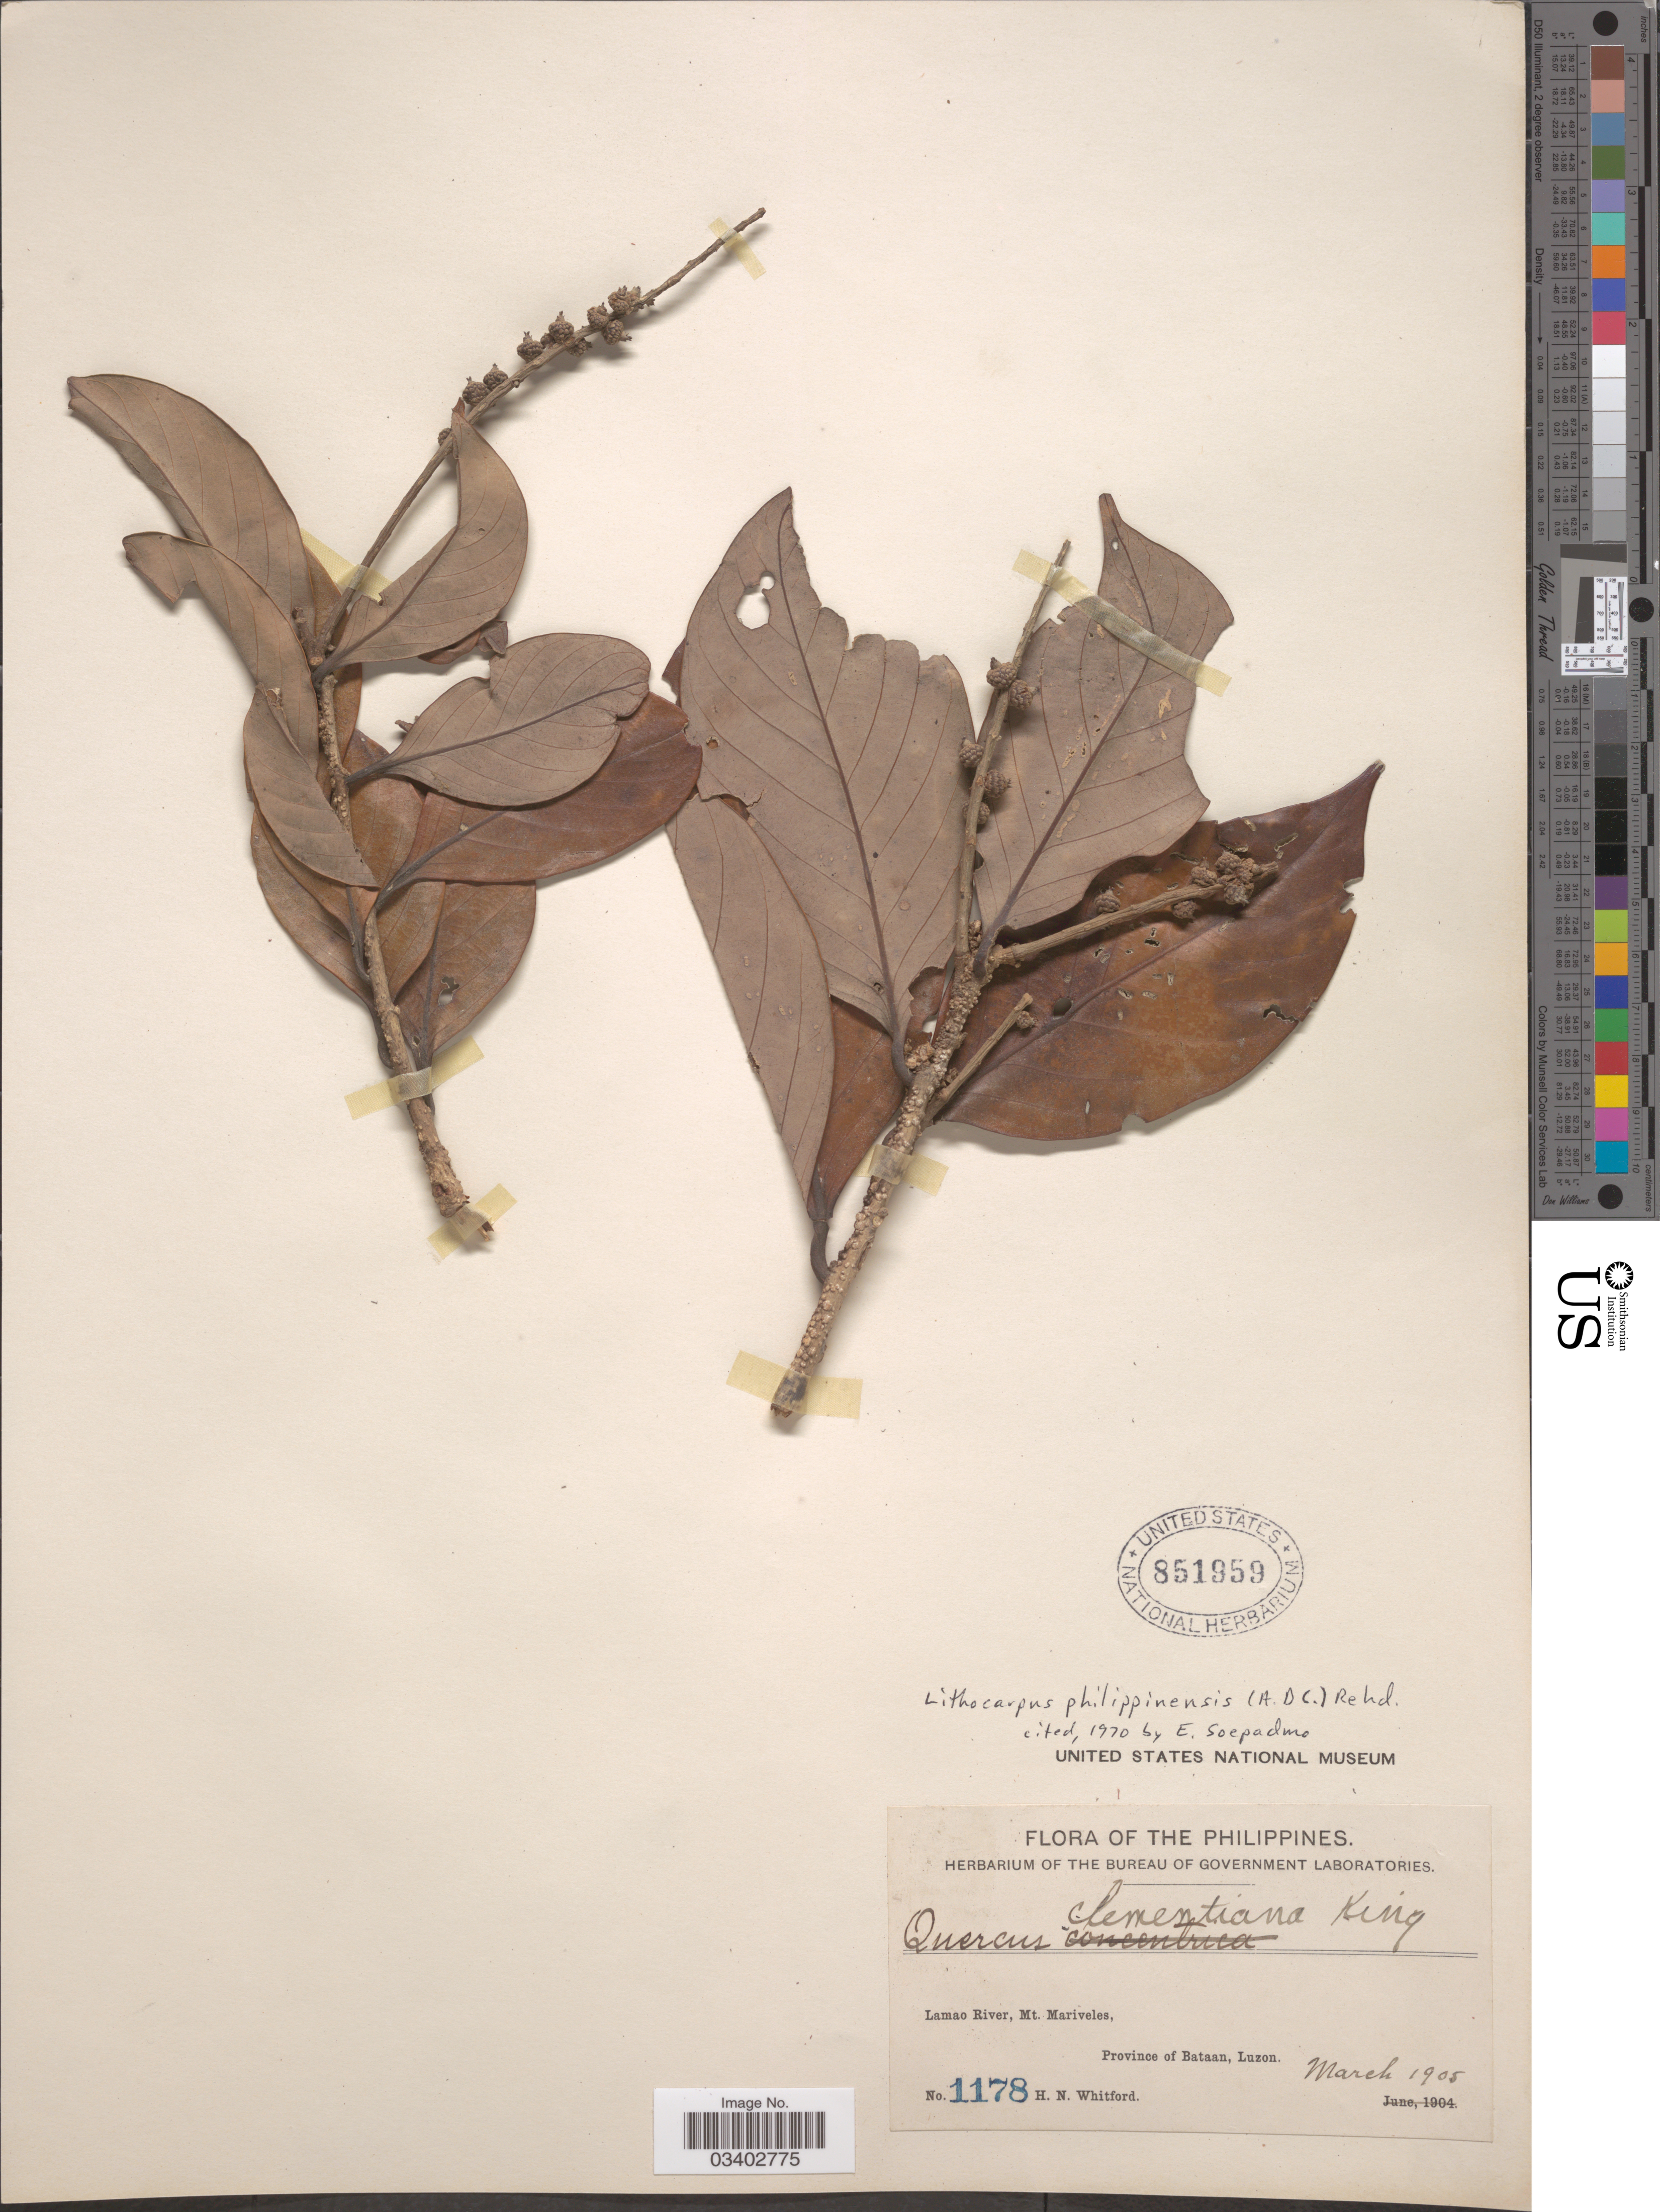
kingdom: Plantae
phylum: Tracheophyta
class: Magnoliopsida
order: Fagales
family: Fagaceae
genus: Lithocarpus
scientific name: Lithocarpus philippinensis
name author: (A. DC.) Rehder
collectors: H. N. Whitford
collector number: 1178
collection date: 1905-03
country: Philippines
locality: Lamao River, Mt. Mariveles, Province of Bataan, Luzon.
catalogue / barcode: US 851959